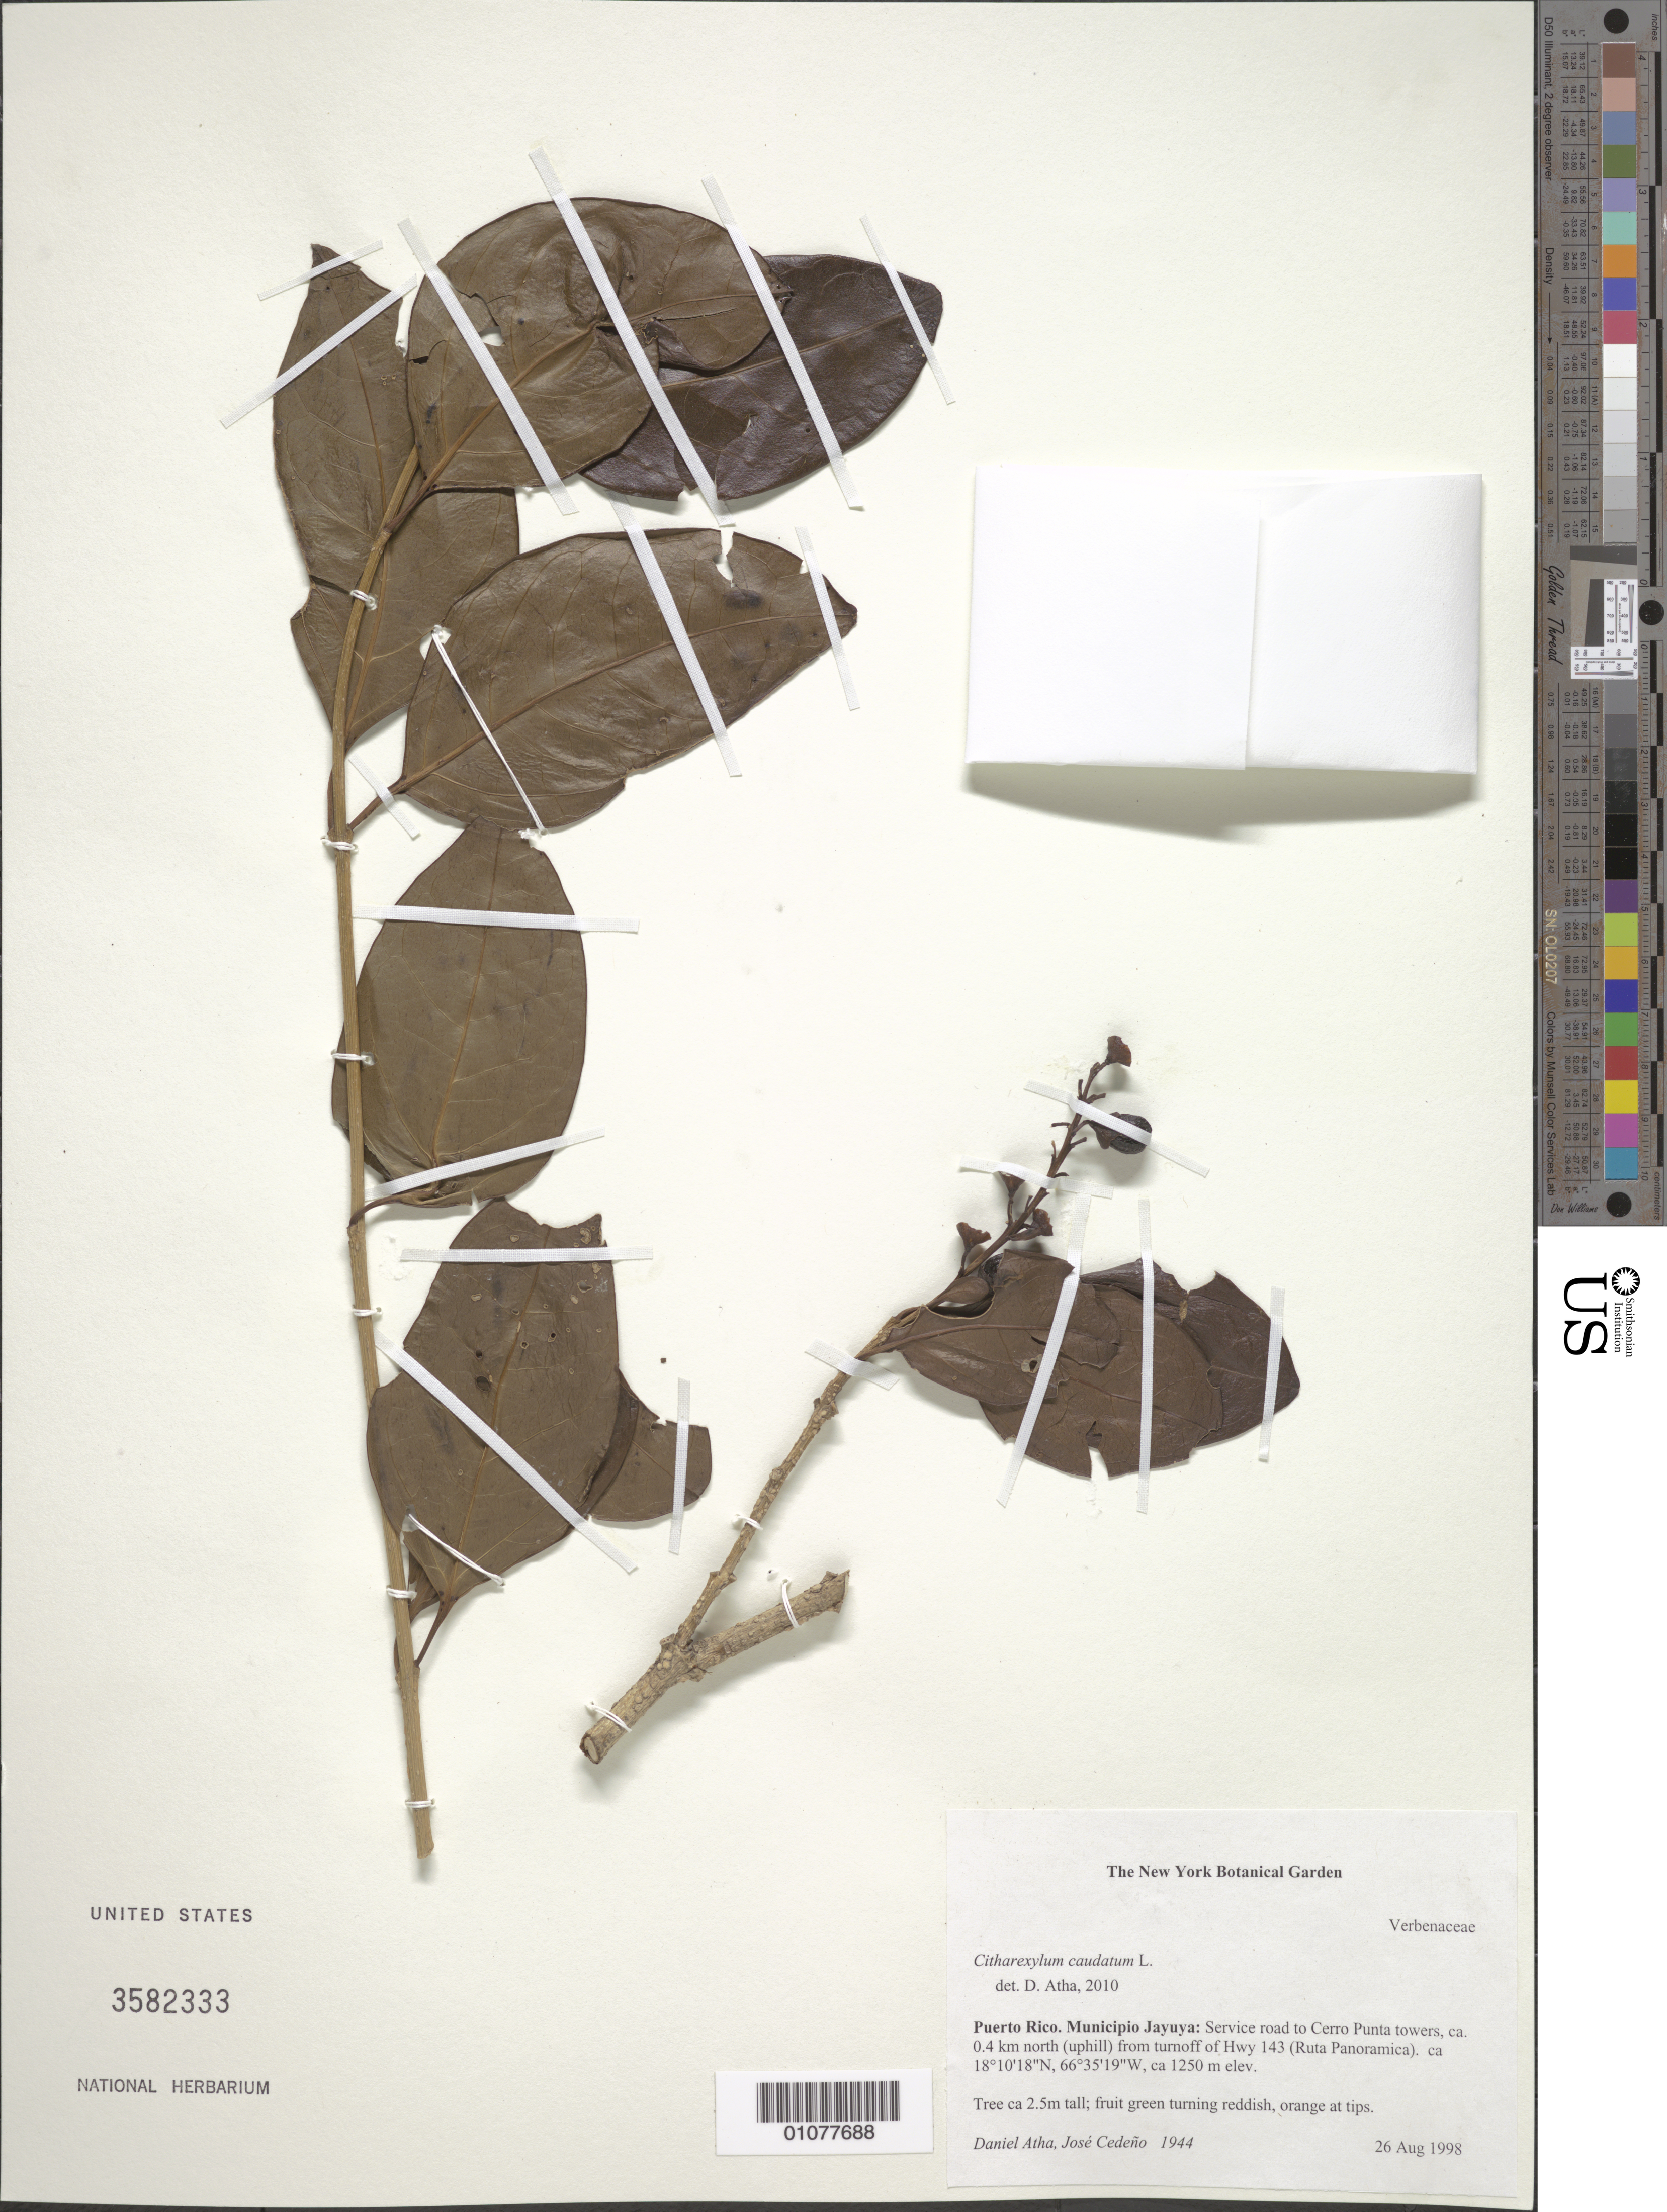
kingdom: Plantae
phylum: Tracheophyta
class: Magnoliopsida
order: Lamiales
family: Verbenaceae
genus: Citharexylum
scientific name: Citharexylum caudatum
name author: L.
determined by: Atha, D.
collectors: D. Atha & J. A. Cedeño M.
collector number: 1944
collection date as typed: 26 Aug 1998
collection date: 1998-08-26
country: Puerto Rico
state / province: Jayuya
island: Puerto Rico I.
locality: Municipio Jayuya; service road to Cerro Punta towers, ca. 0.4 km N (uphill) from turnoff of Hwy 143.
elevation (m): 1250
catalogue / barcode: US 3582333